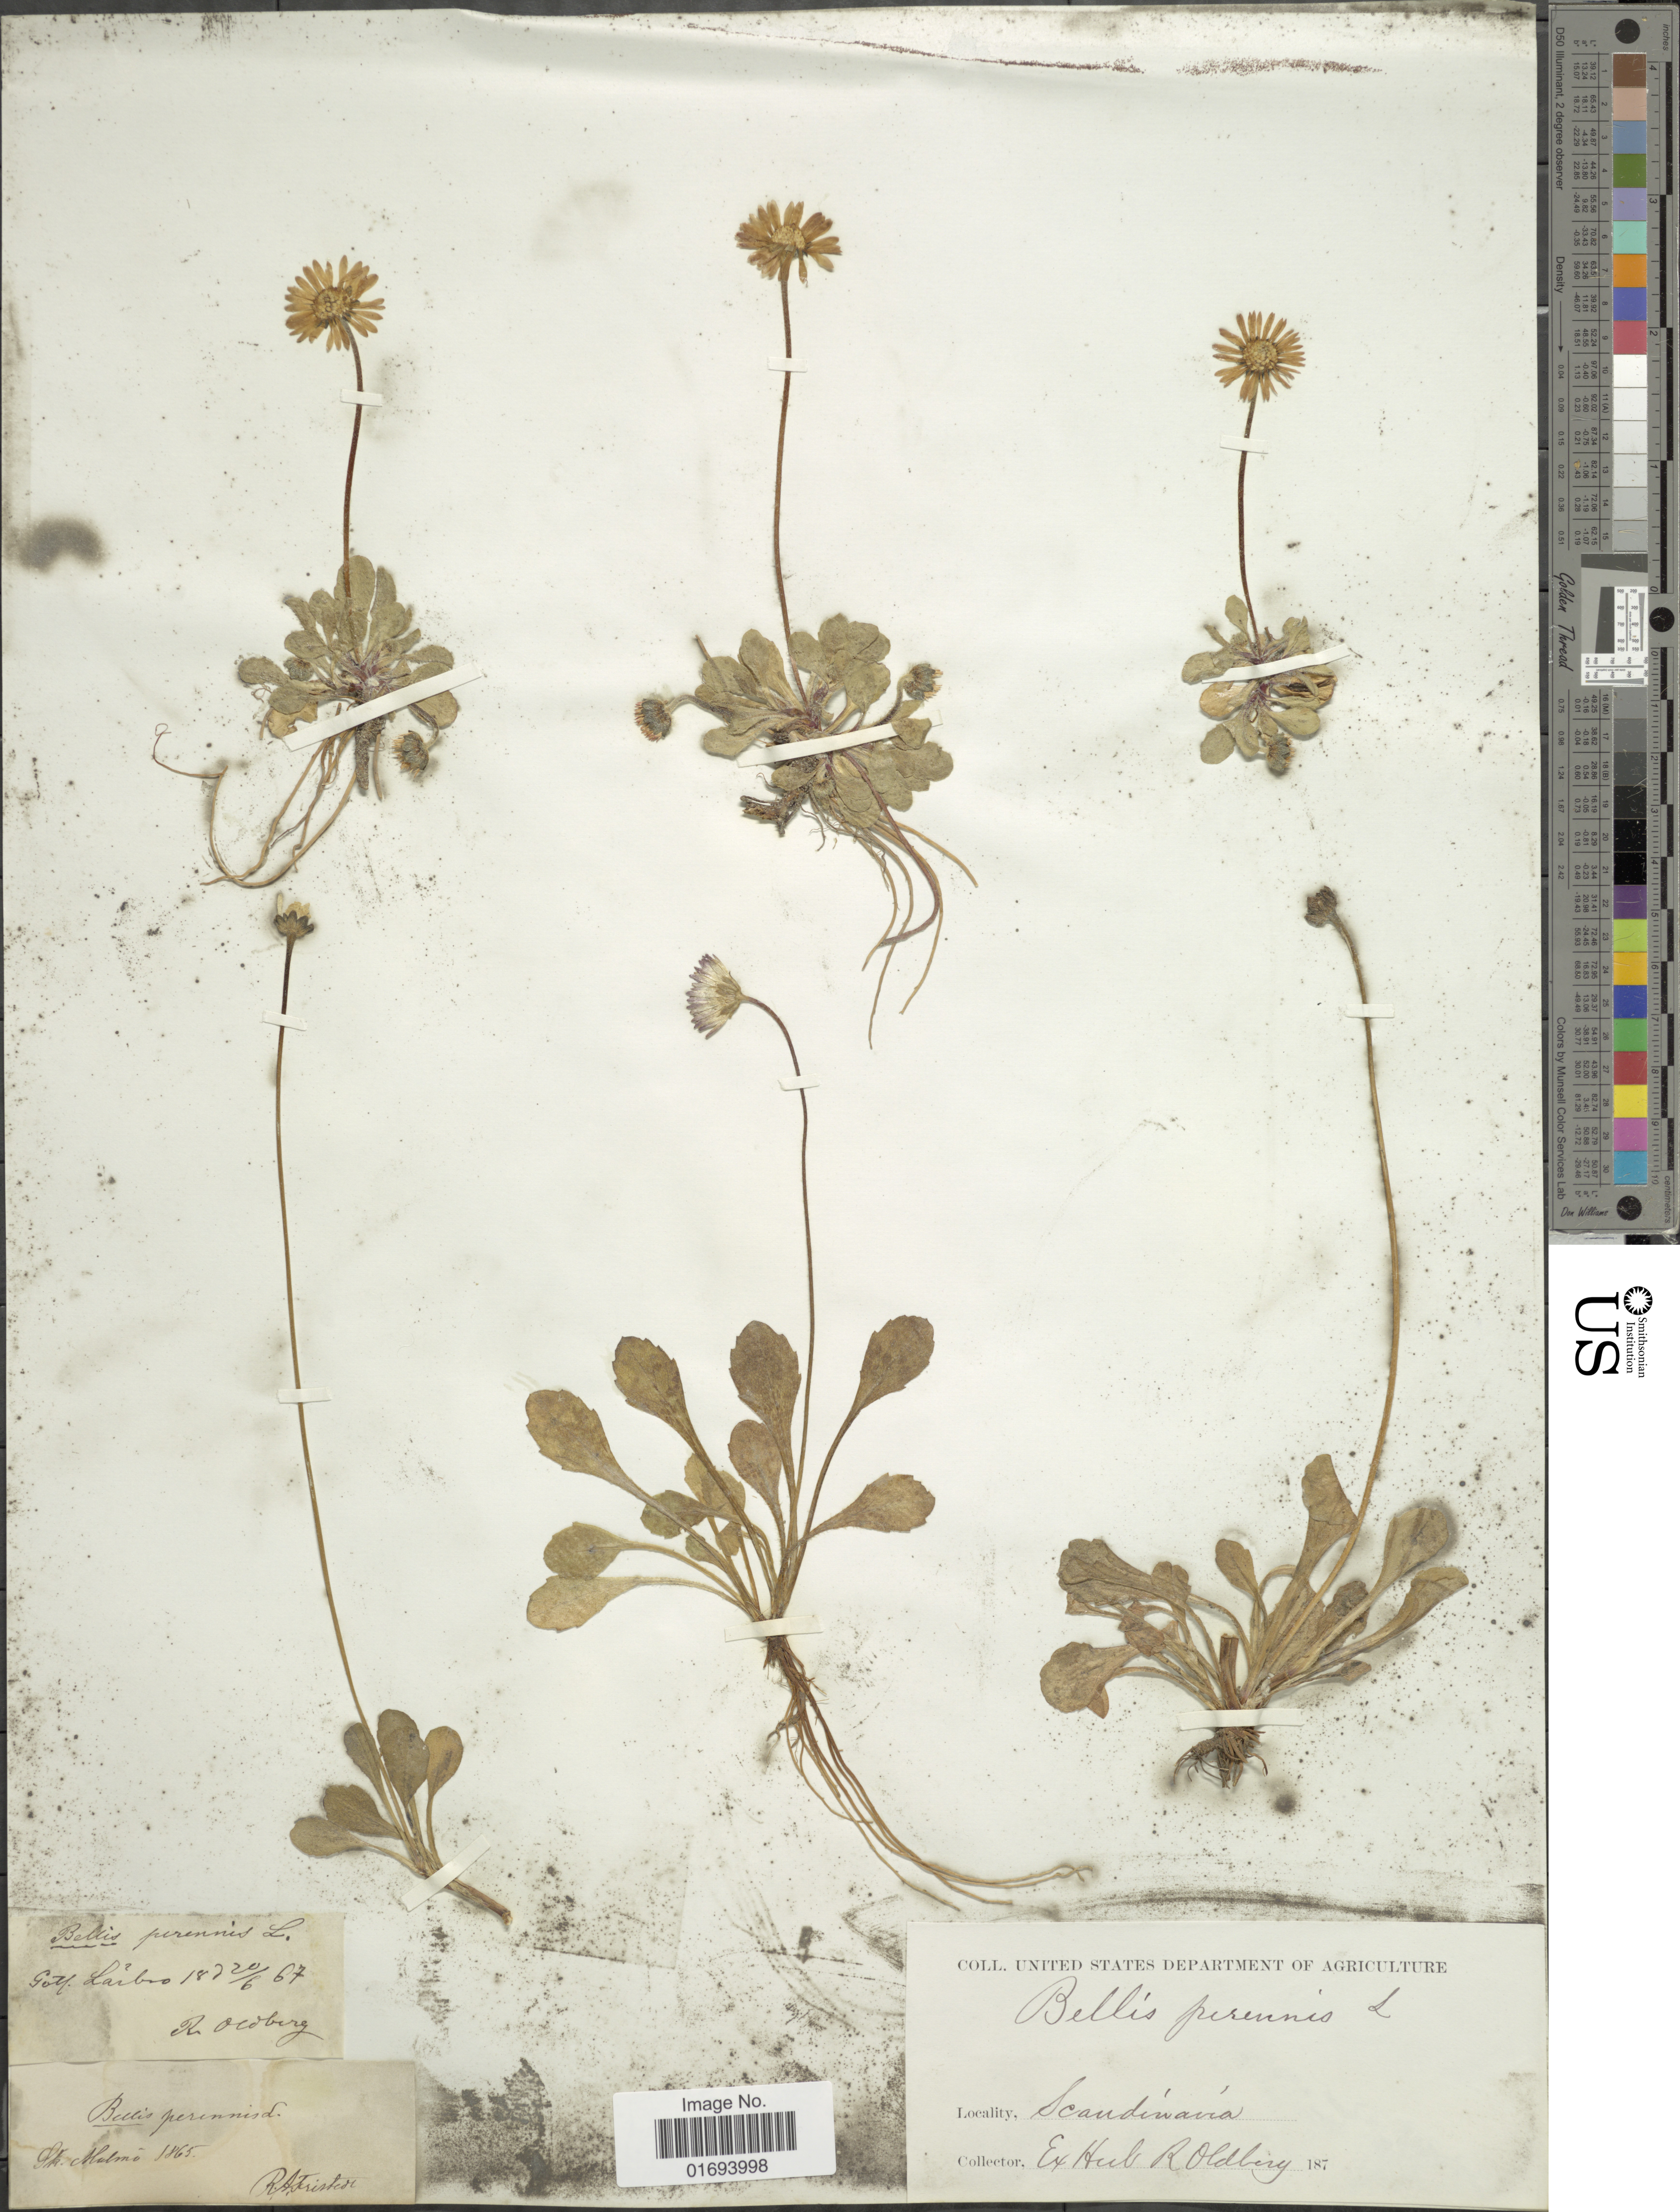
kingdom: Plantae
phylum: Tracheophyta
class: Magnoliopsida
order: Asterales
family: Asteraceae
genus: Bellis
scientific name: Bellis perennis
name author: L.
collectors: R. Oldberg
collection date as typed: Transcribed d/m/y: 20/6/67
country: Sweden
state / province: Gotland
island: Gotland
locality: Gotl. Lärbro.